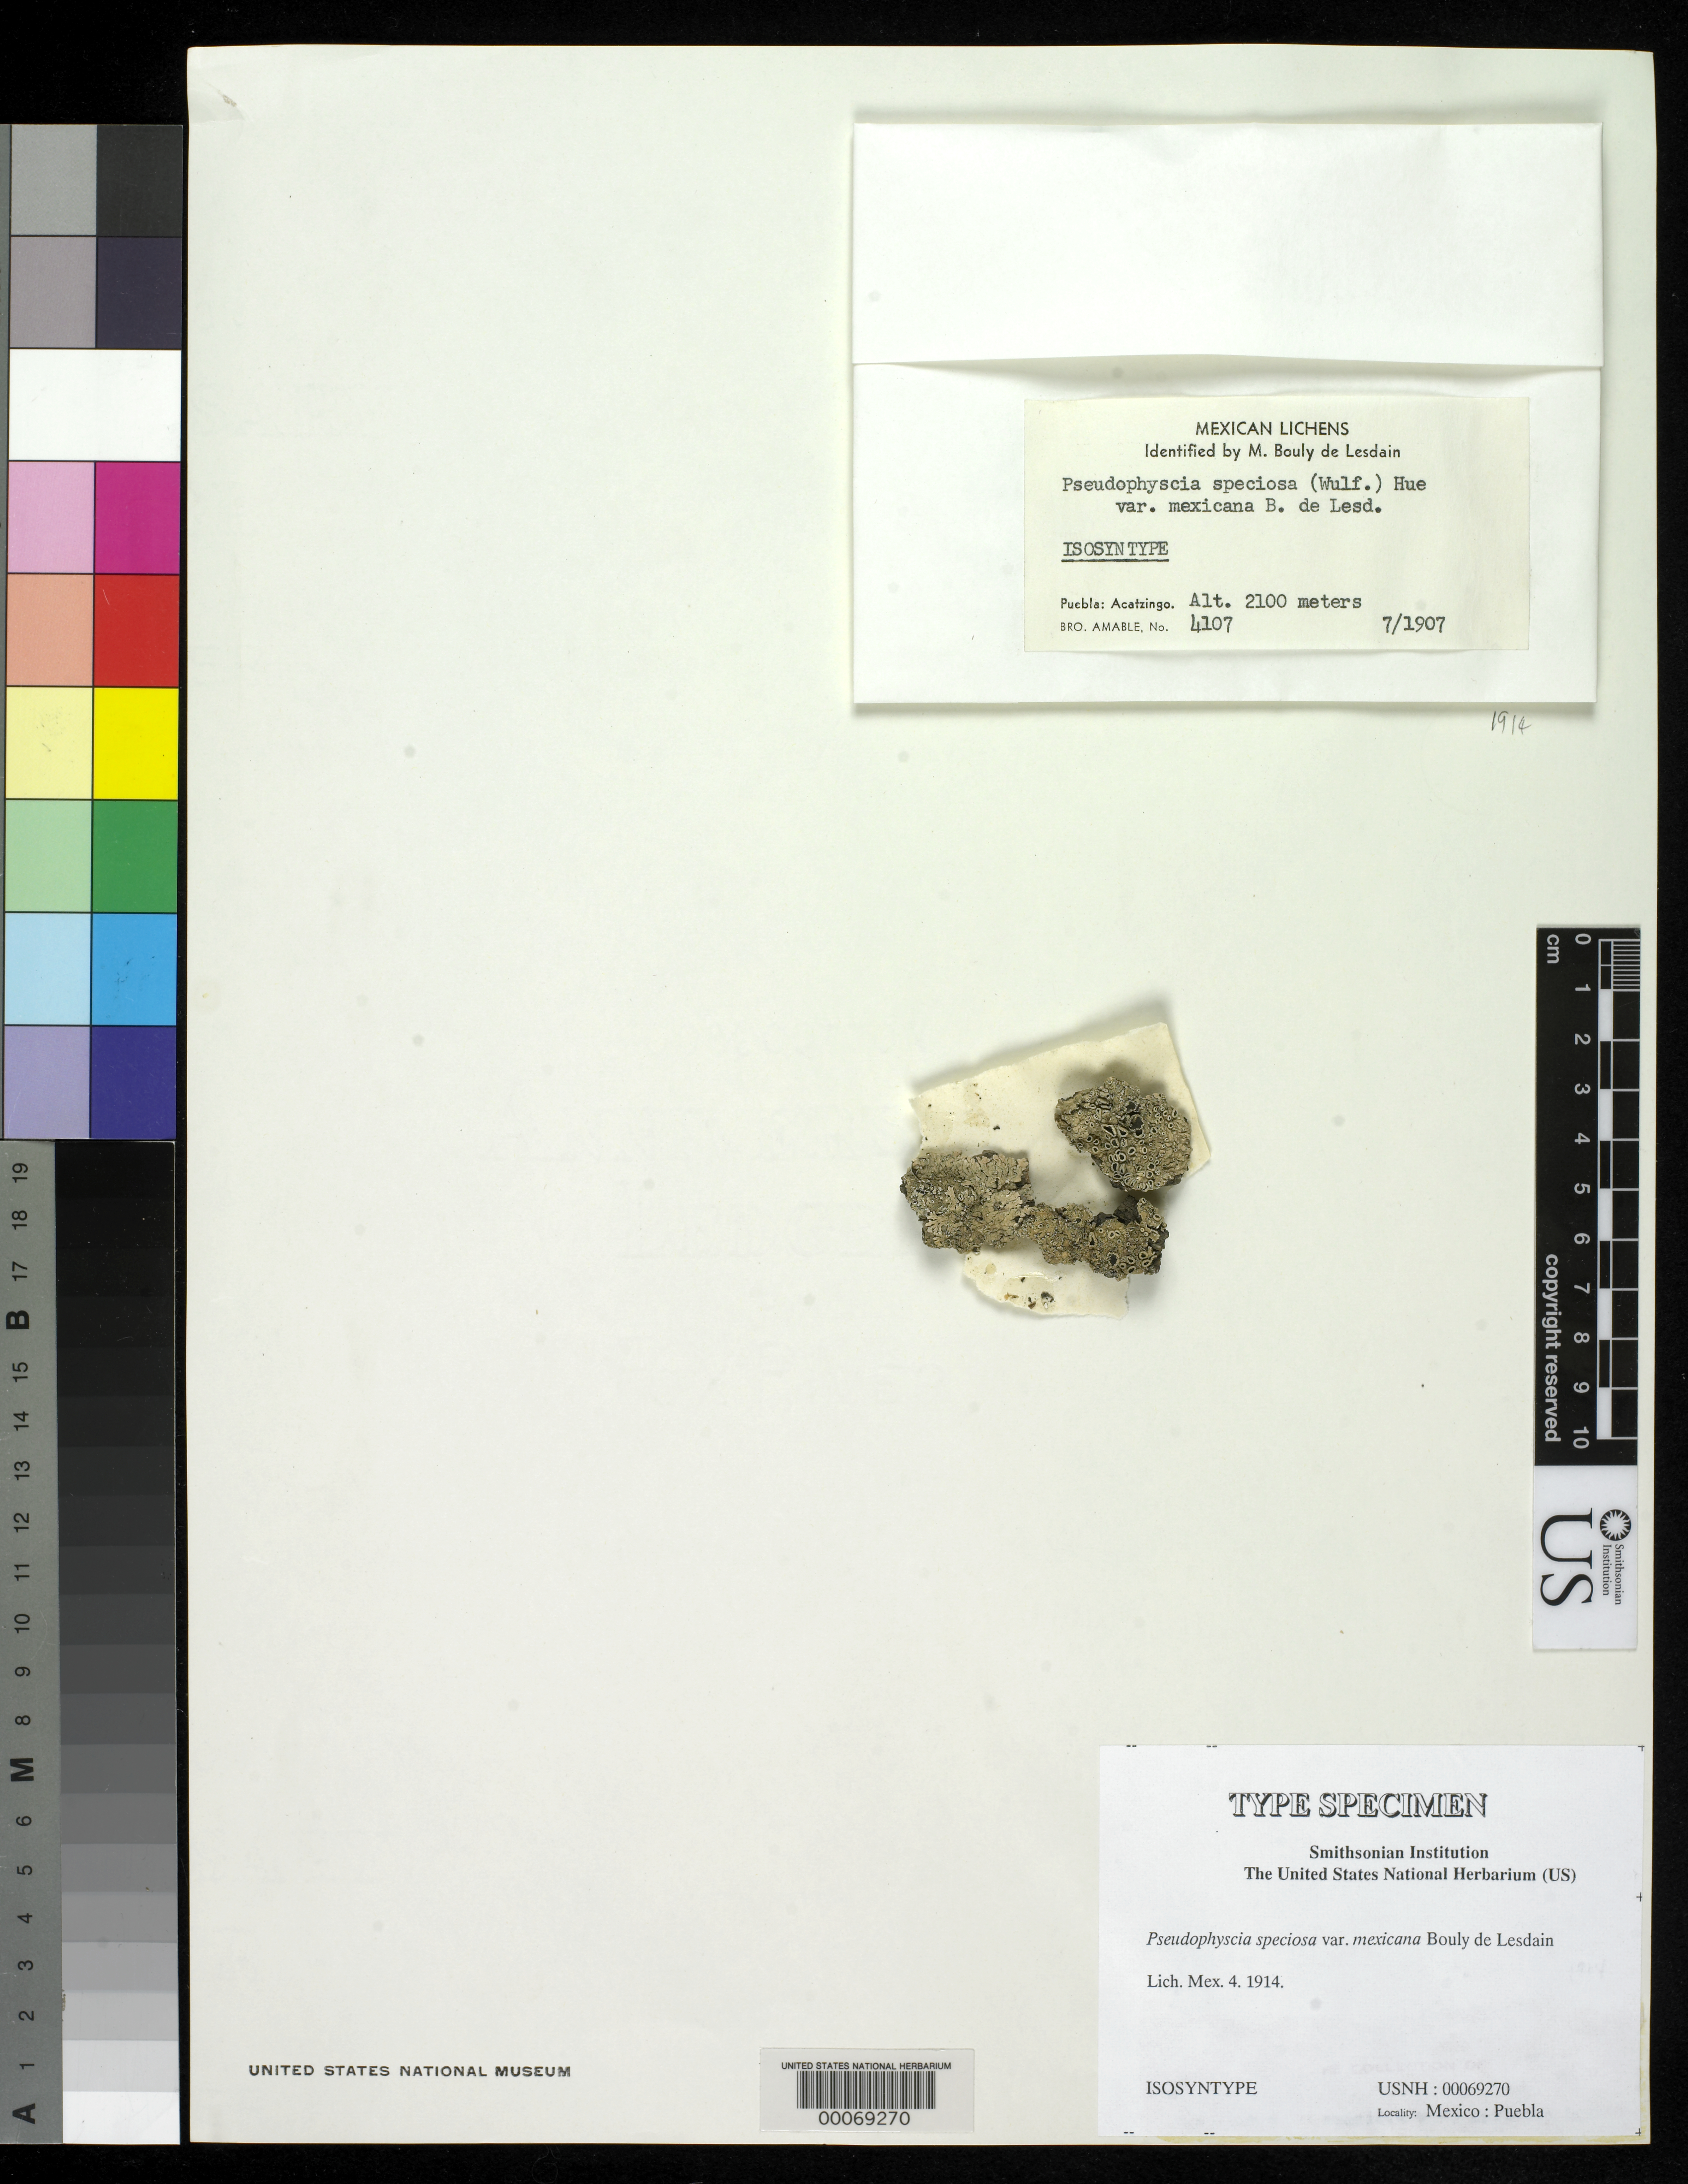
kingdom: Fungi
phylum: Ascomycota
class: Lecanoromycetes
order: Caliciales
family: Physciaceae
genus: Pseudophyscia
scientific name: Pseudophyscia speciosa var. mexicana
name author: B. de Lesd.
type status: Isosyntype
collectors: B. Amable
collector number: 4107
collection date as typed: Jul 1907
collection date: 1907-07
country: Mexico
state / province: Puebla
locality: Acatzingo.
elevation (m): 2100